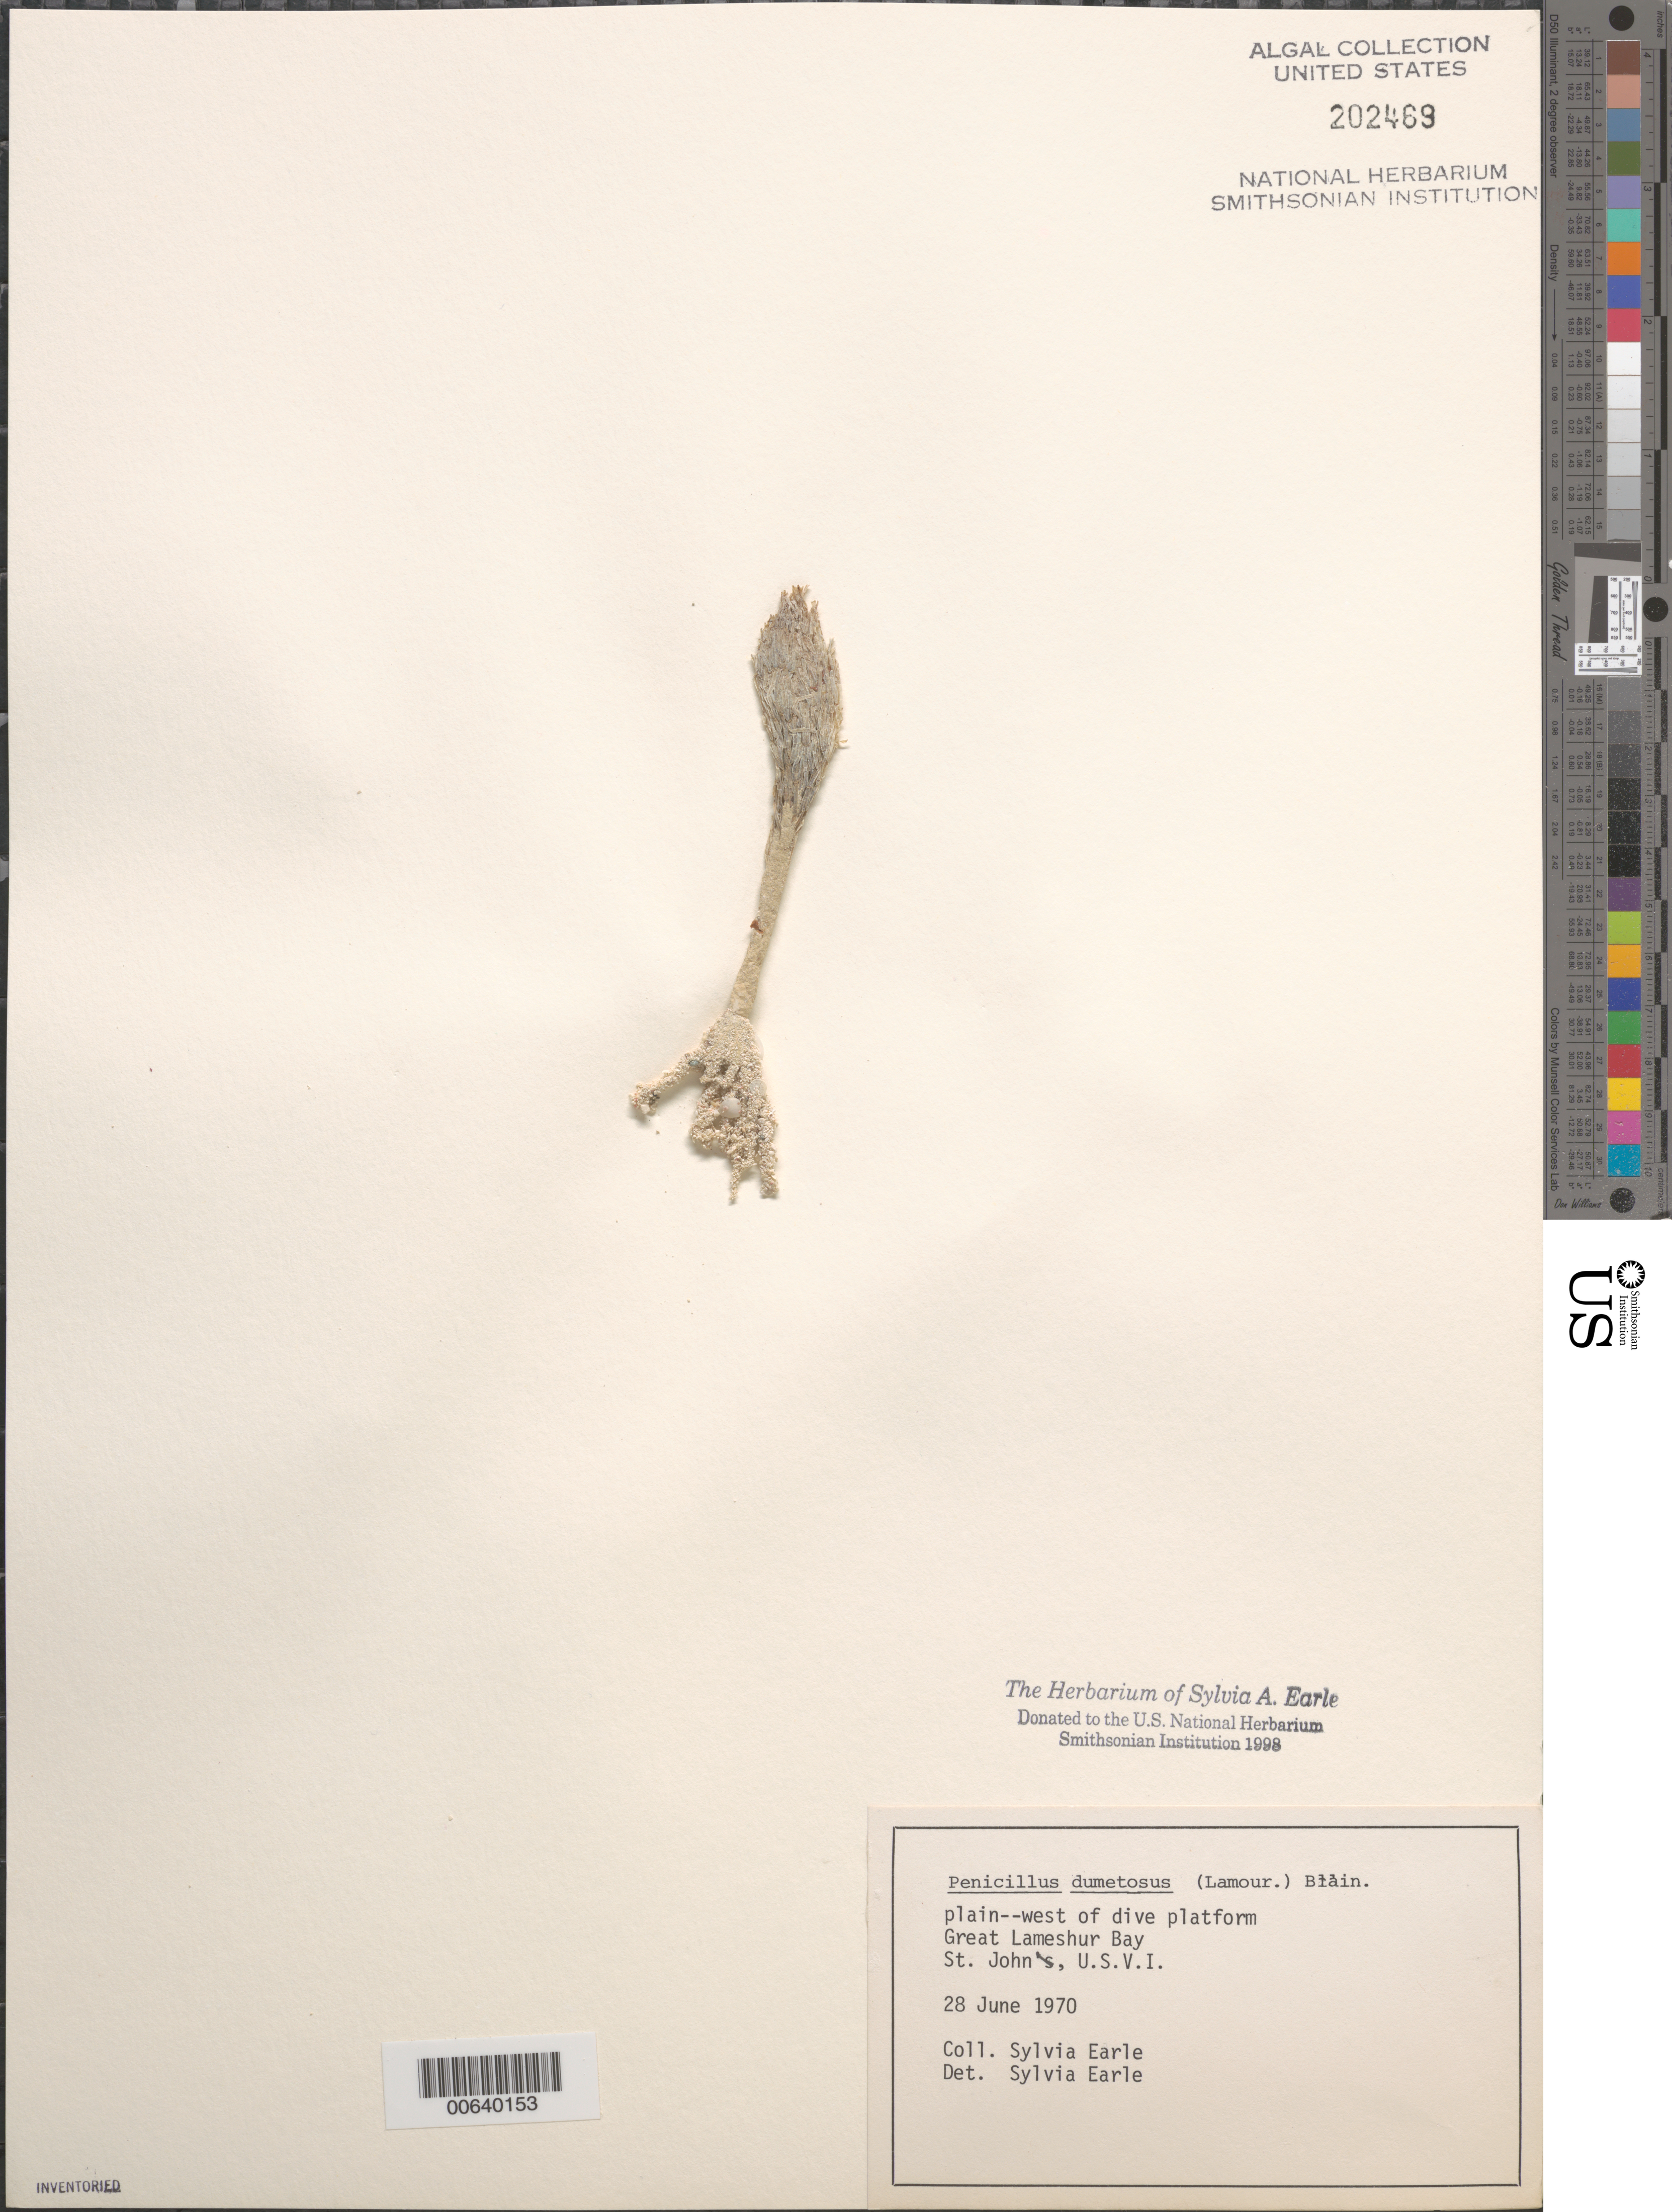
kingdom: Plantae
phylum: Chlorophyta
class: Ulvophyceae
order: Bryopsidales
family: Udoteaceae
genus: Penicillus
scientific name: Penicillus dumetosus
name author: (J.V.Lamouroux) Blainville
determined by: Earle, S. A.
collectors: S. A. Earle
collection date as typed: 28 Jun 1970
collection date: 1970-06-28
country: U.S. Virgin Islands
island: St. John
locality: Great Lameshur Bay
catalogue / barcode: US 202469